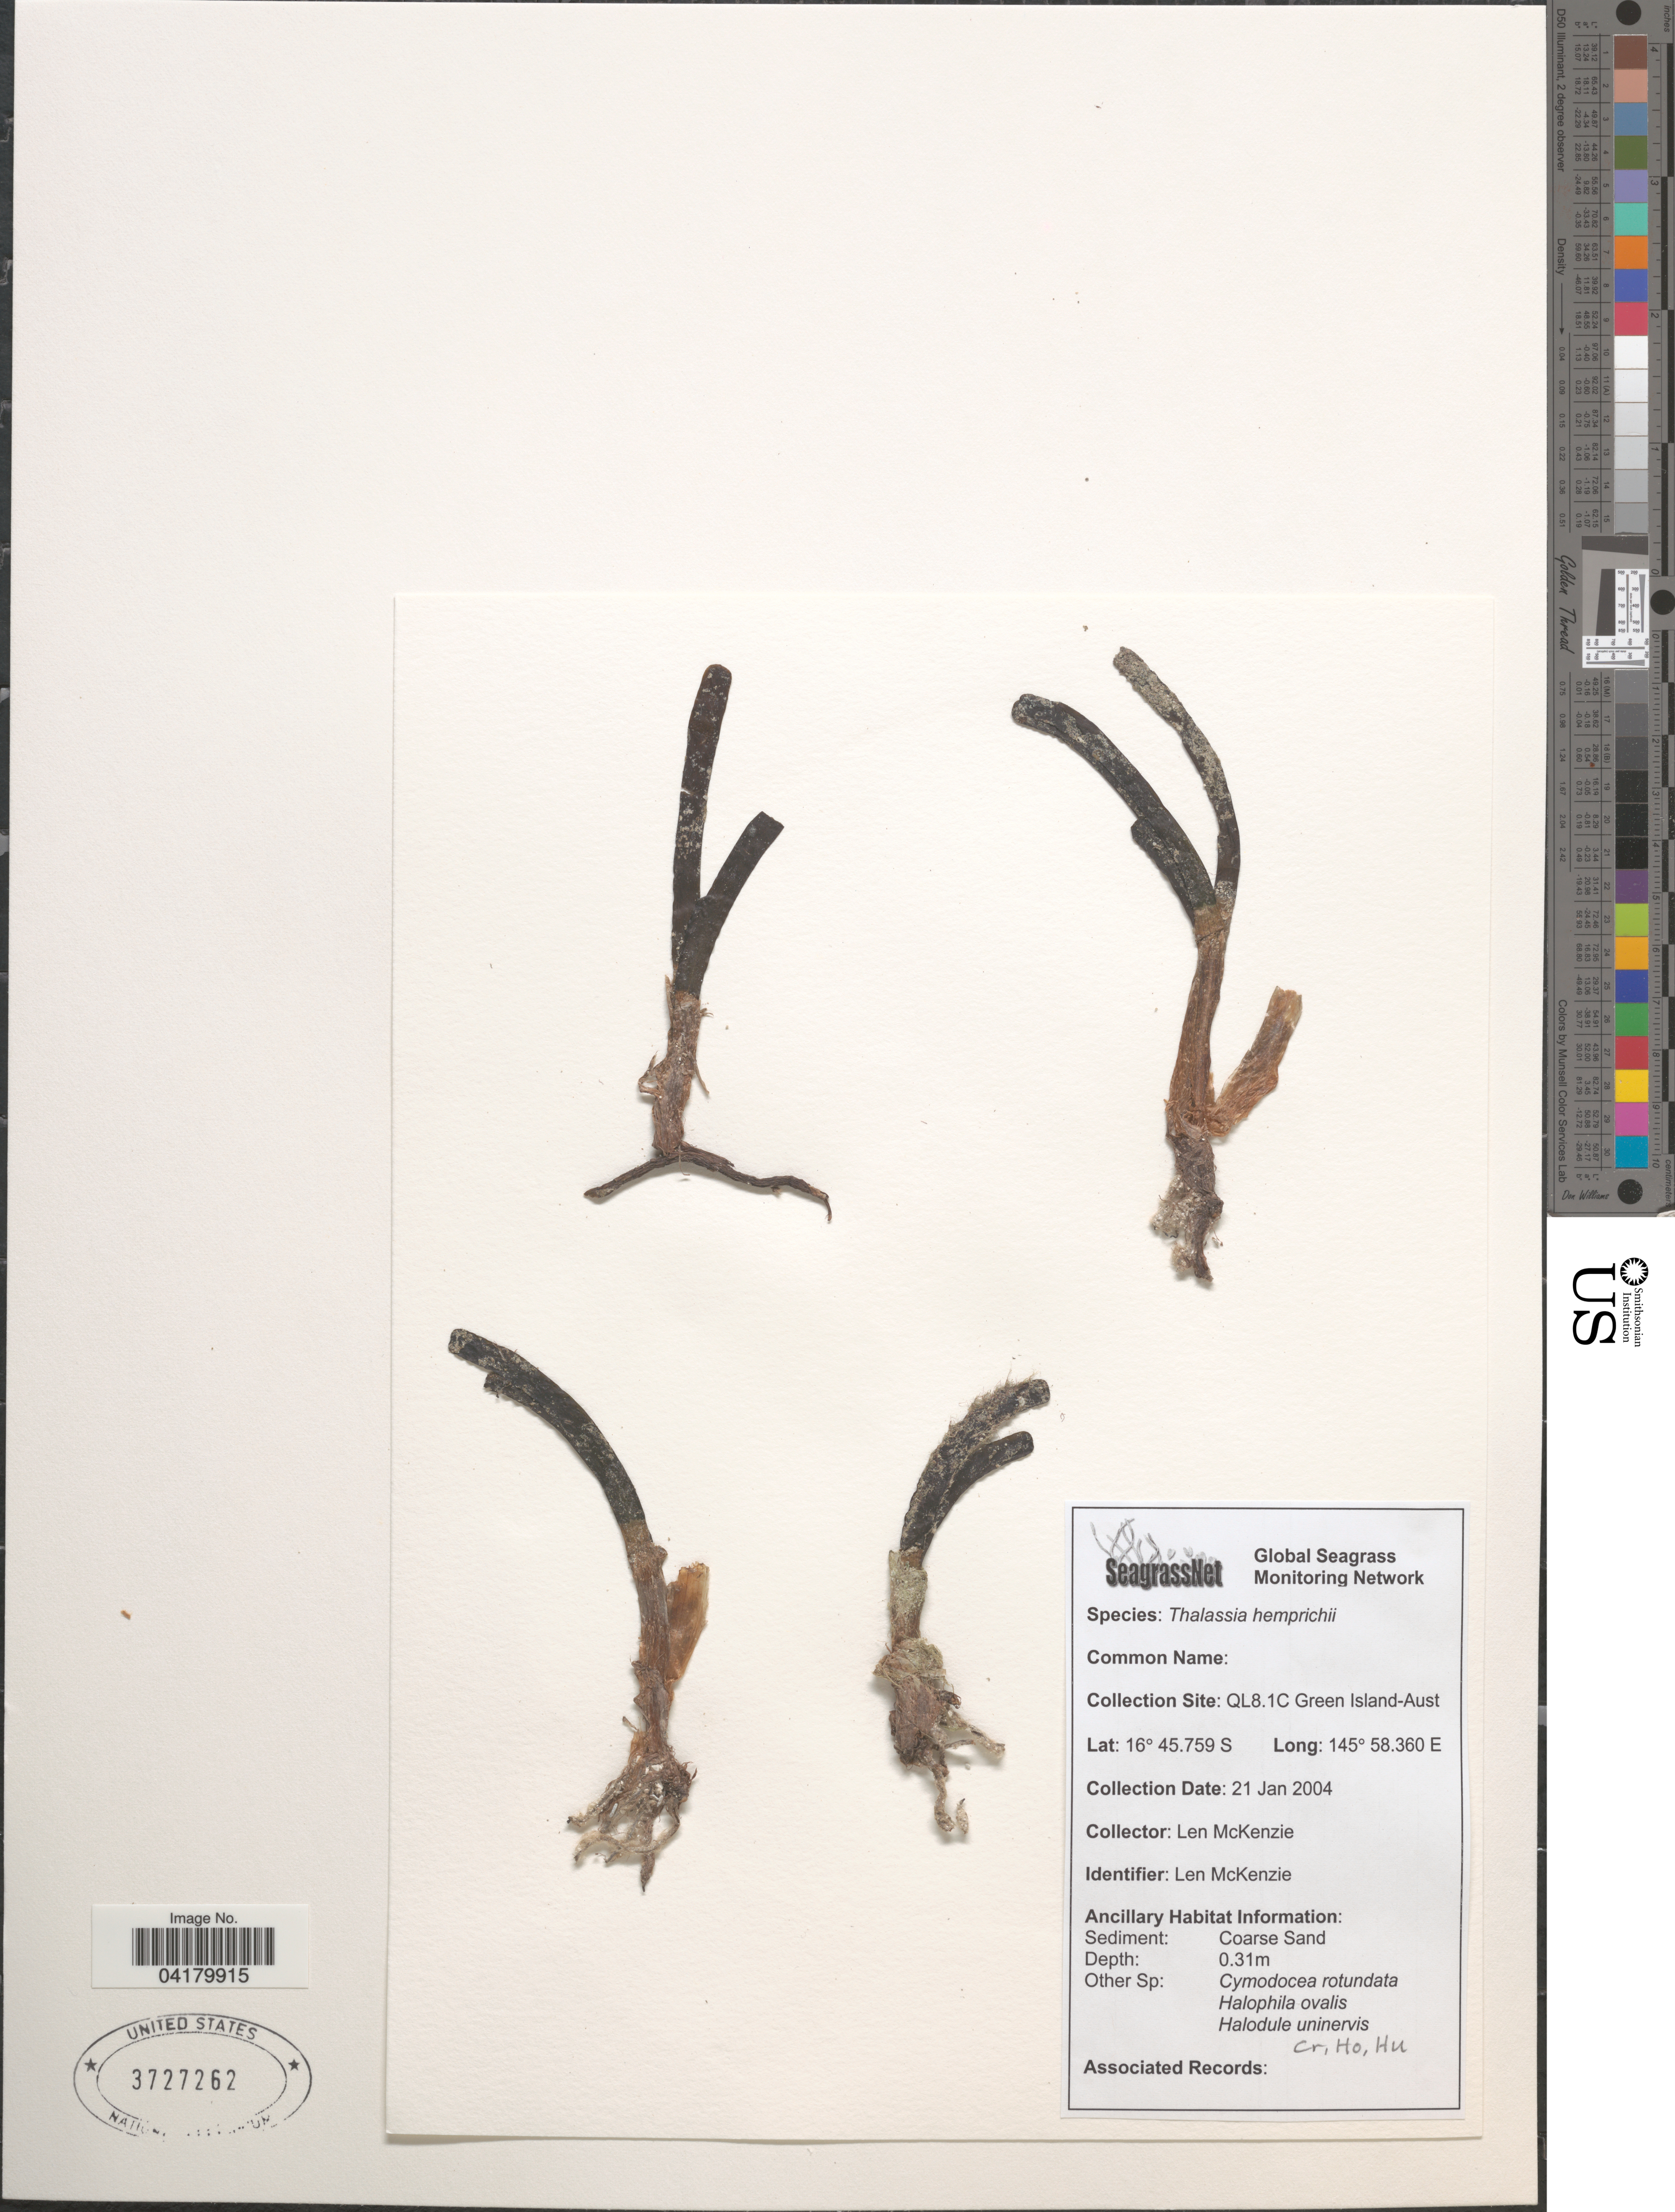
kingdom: Plantae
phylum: Tracheophyta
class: Liliopsida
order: Alismatales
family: Hydrocharitaceae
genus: Thalassia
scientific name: Thalassia hemprichii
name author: Asch.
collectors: L. McKenzie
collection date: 2004-01-21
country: Australia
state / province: Queensland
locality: Collection Site: QL8.1C Green Island.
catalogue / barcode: US 3727262